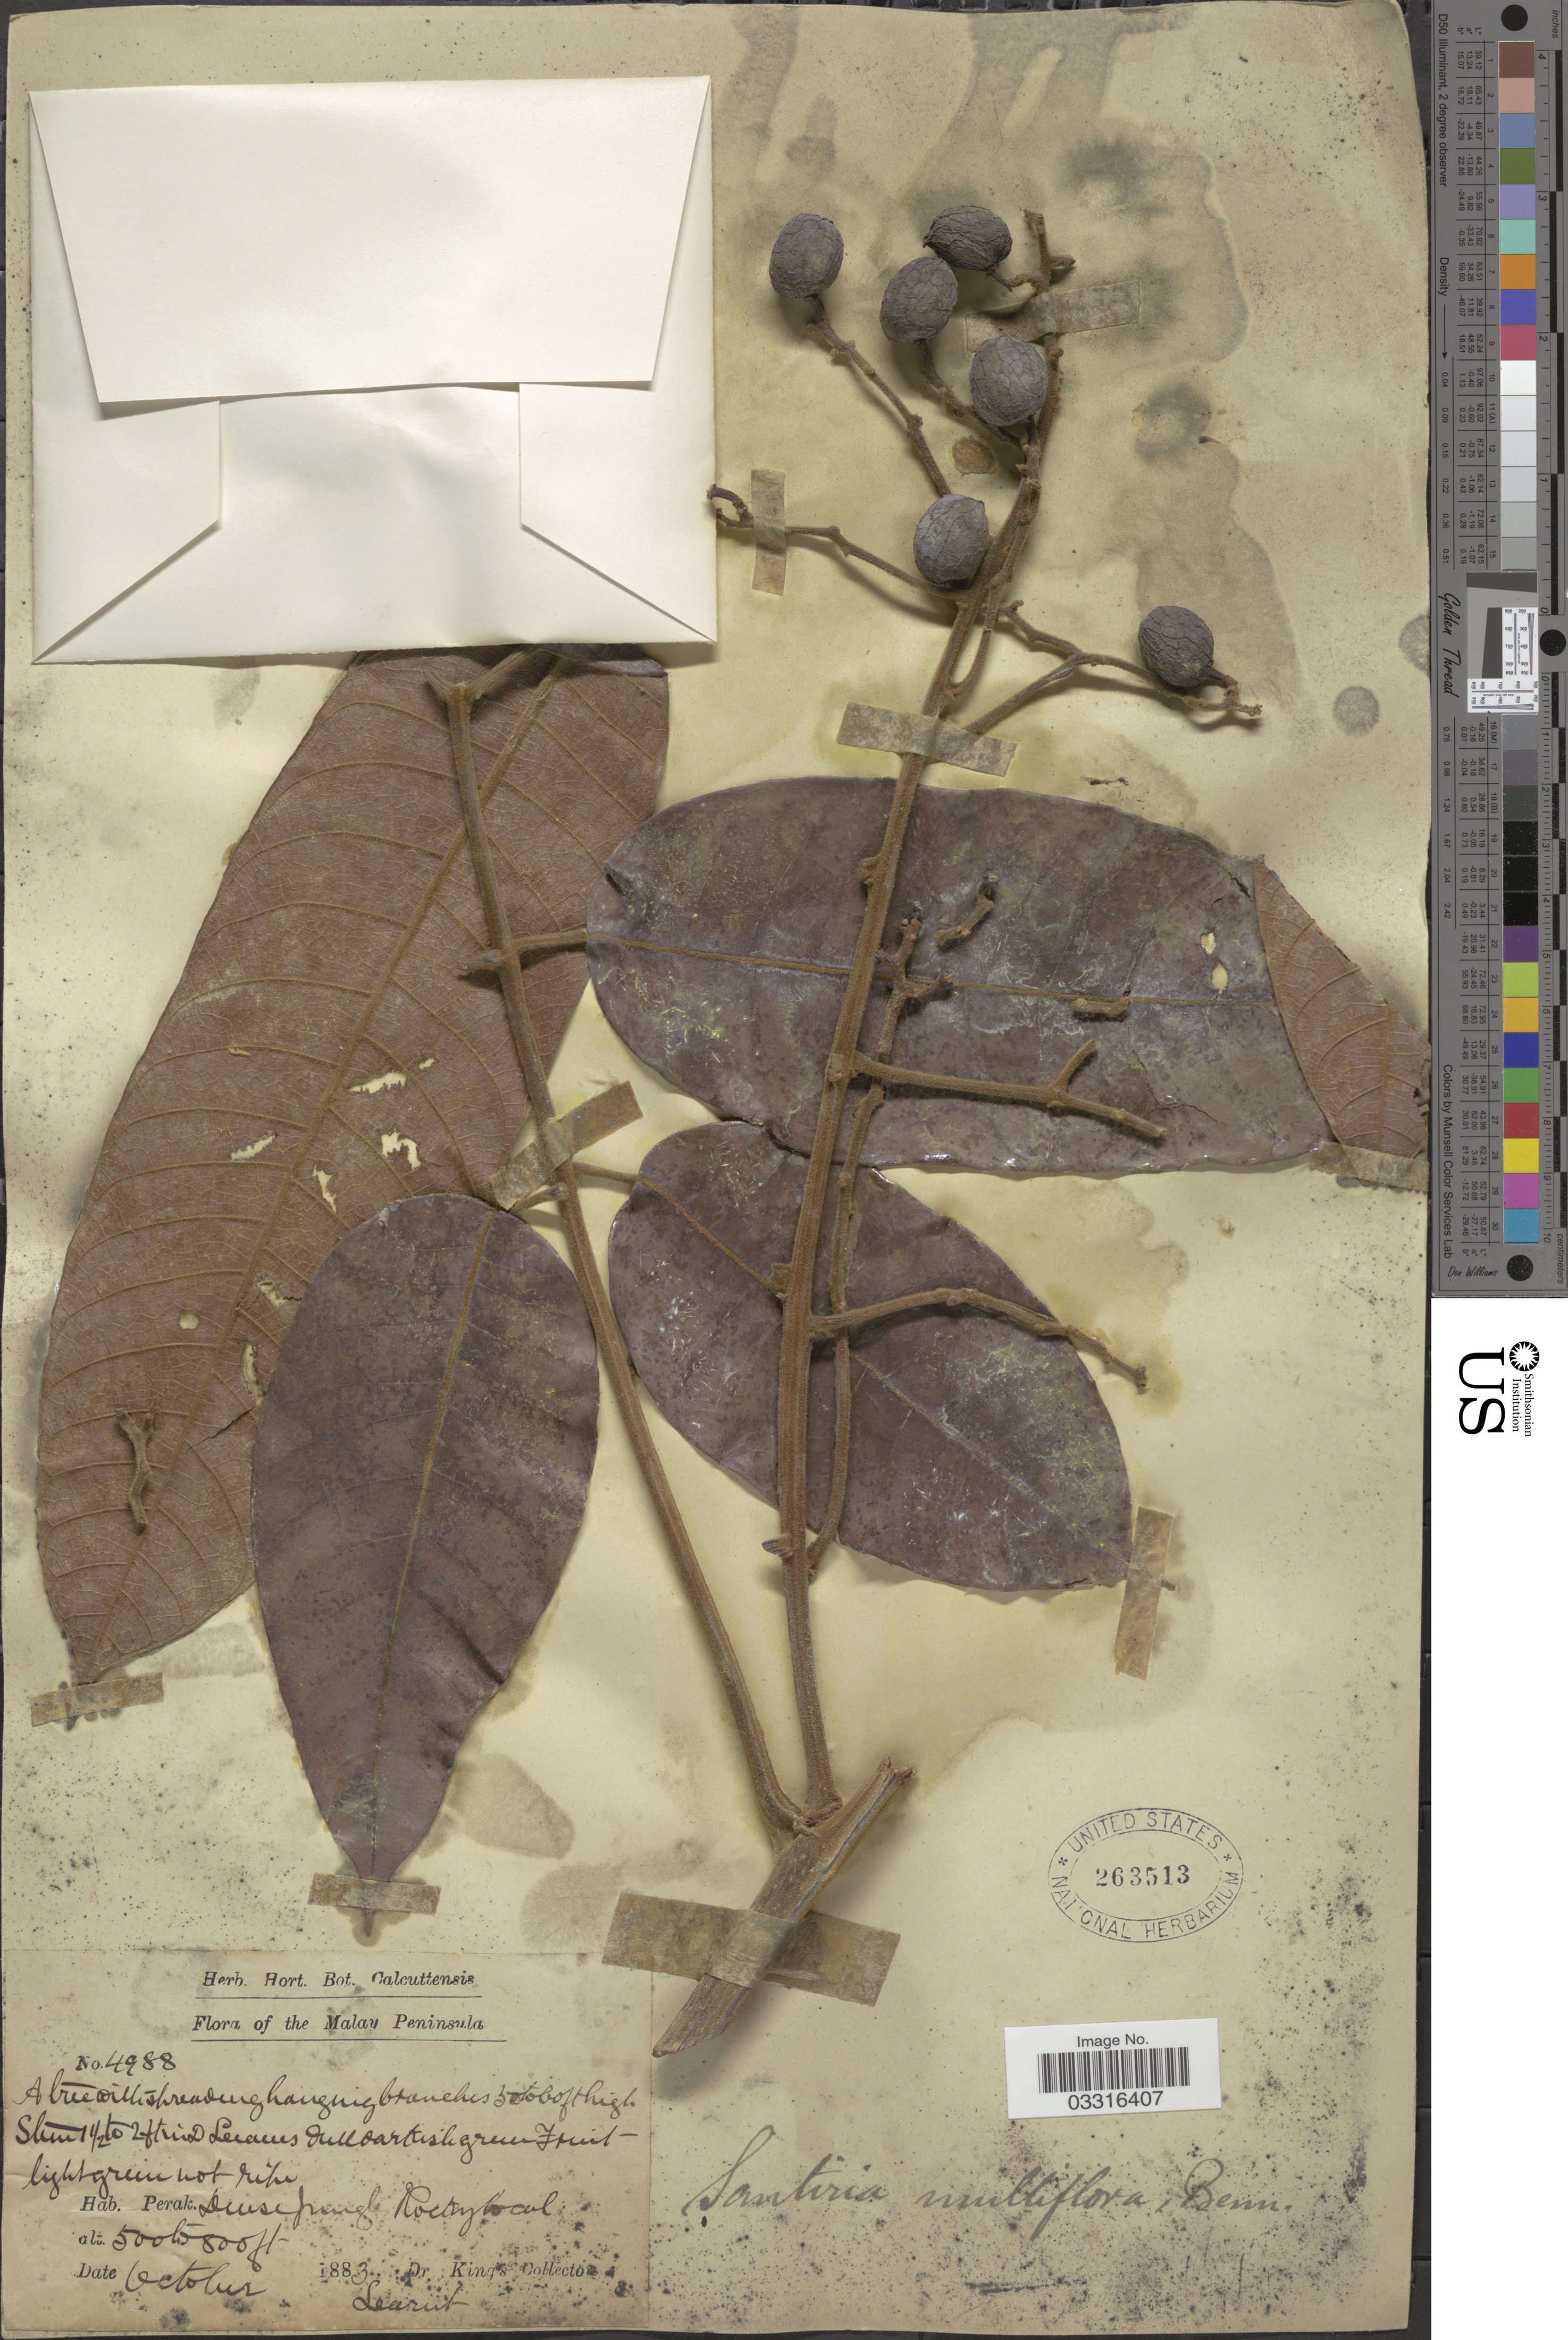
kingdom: Plantae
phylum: Tracheophyta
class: Magnoliopsida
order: Sapindales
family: Burseraceae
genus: Santiria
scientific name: Santiria multiflora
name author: A.W. Benn.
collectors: Dr. King's collector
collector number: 4988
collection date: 1883-10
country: Malaysia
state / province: Perak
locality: Malay Peninsula.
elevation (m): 152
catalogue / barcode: US 263513